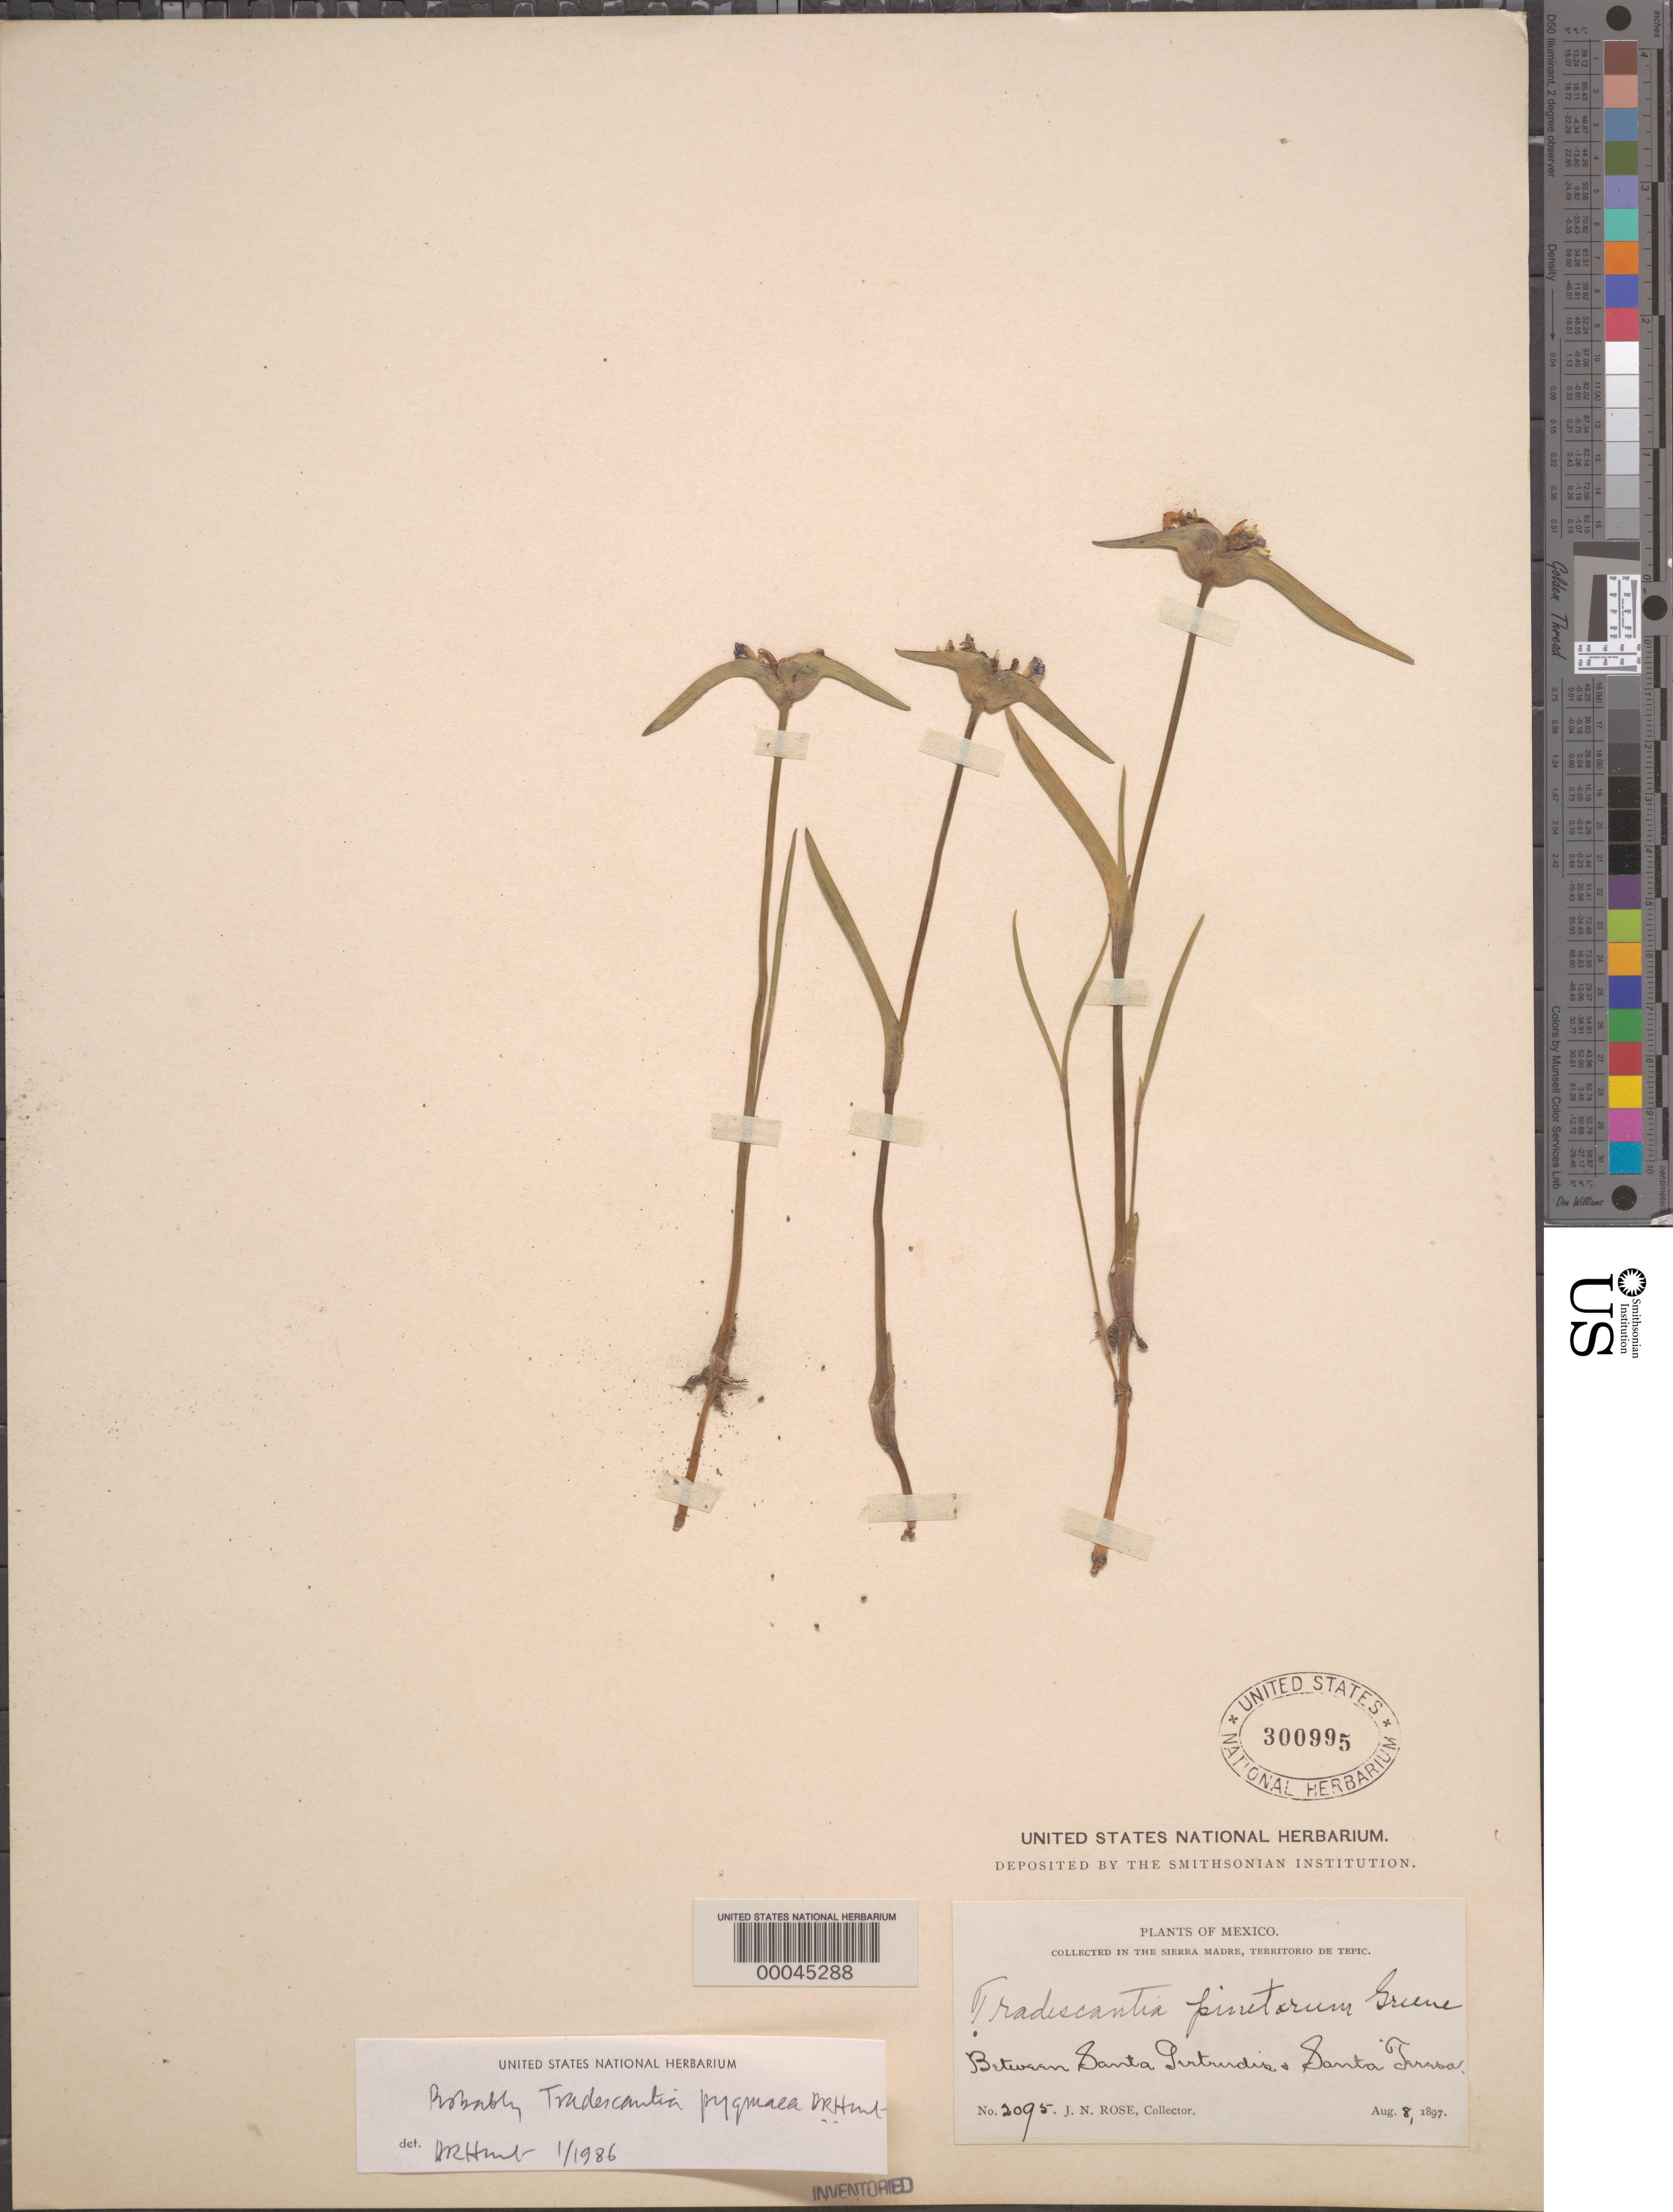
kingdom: Plantae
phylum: Tracheophyta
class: Liliopsida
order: Commelinales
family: Commelinaceae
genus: Tradescantia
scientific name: Tradescantia pygmaea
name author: D.R. Hunt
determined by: Hunt, D. R.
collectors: J. N. Rose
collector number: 2095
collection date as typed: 08 Aug 1897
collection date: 1897-08-08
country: Mexico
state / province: Nayarit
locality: Between Santa Gertrudis and Santa Teresa, Sierra Madre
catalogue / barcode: US 300995